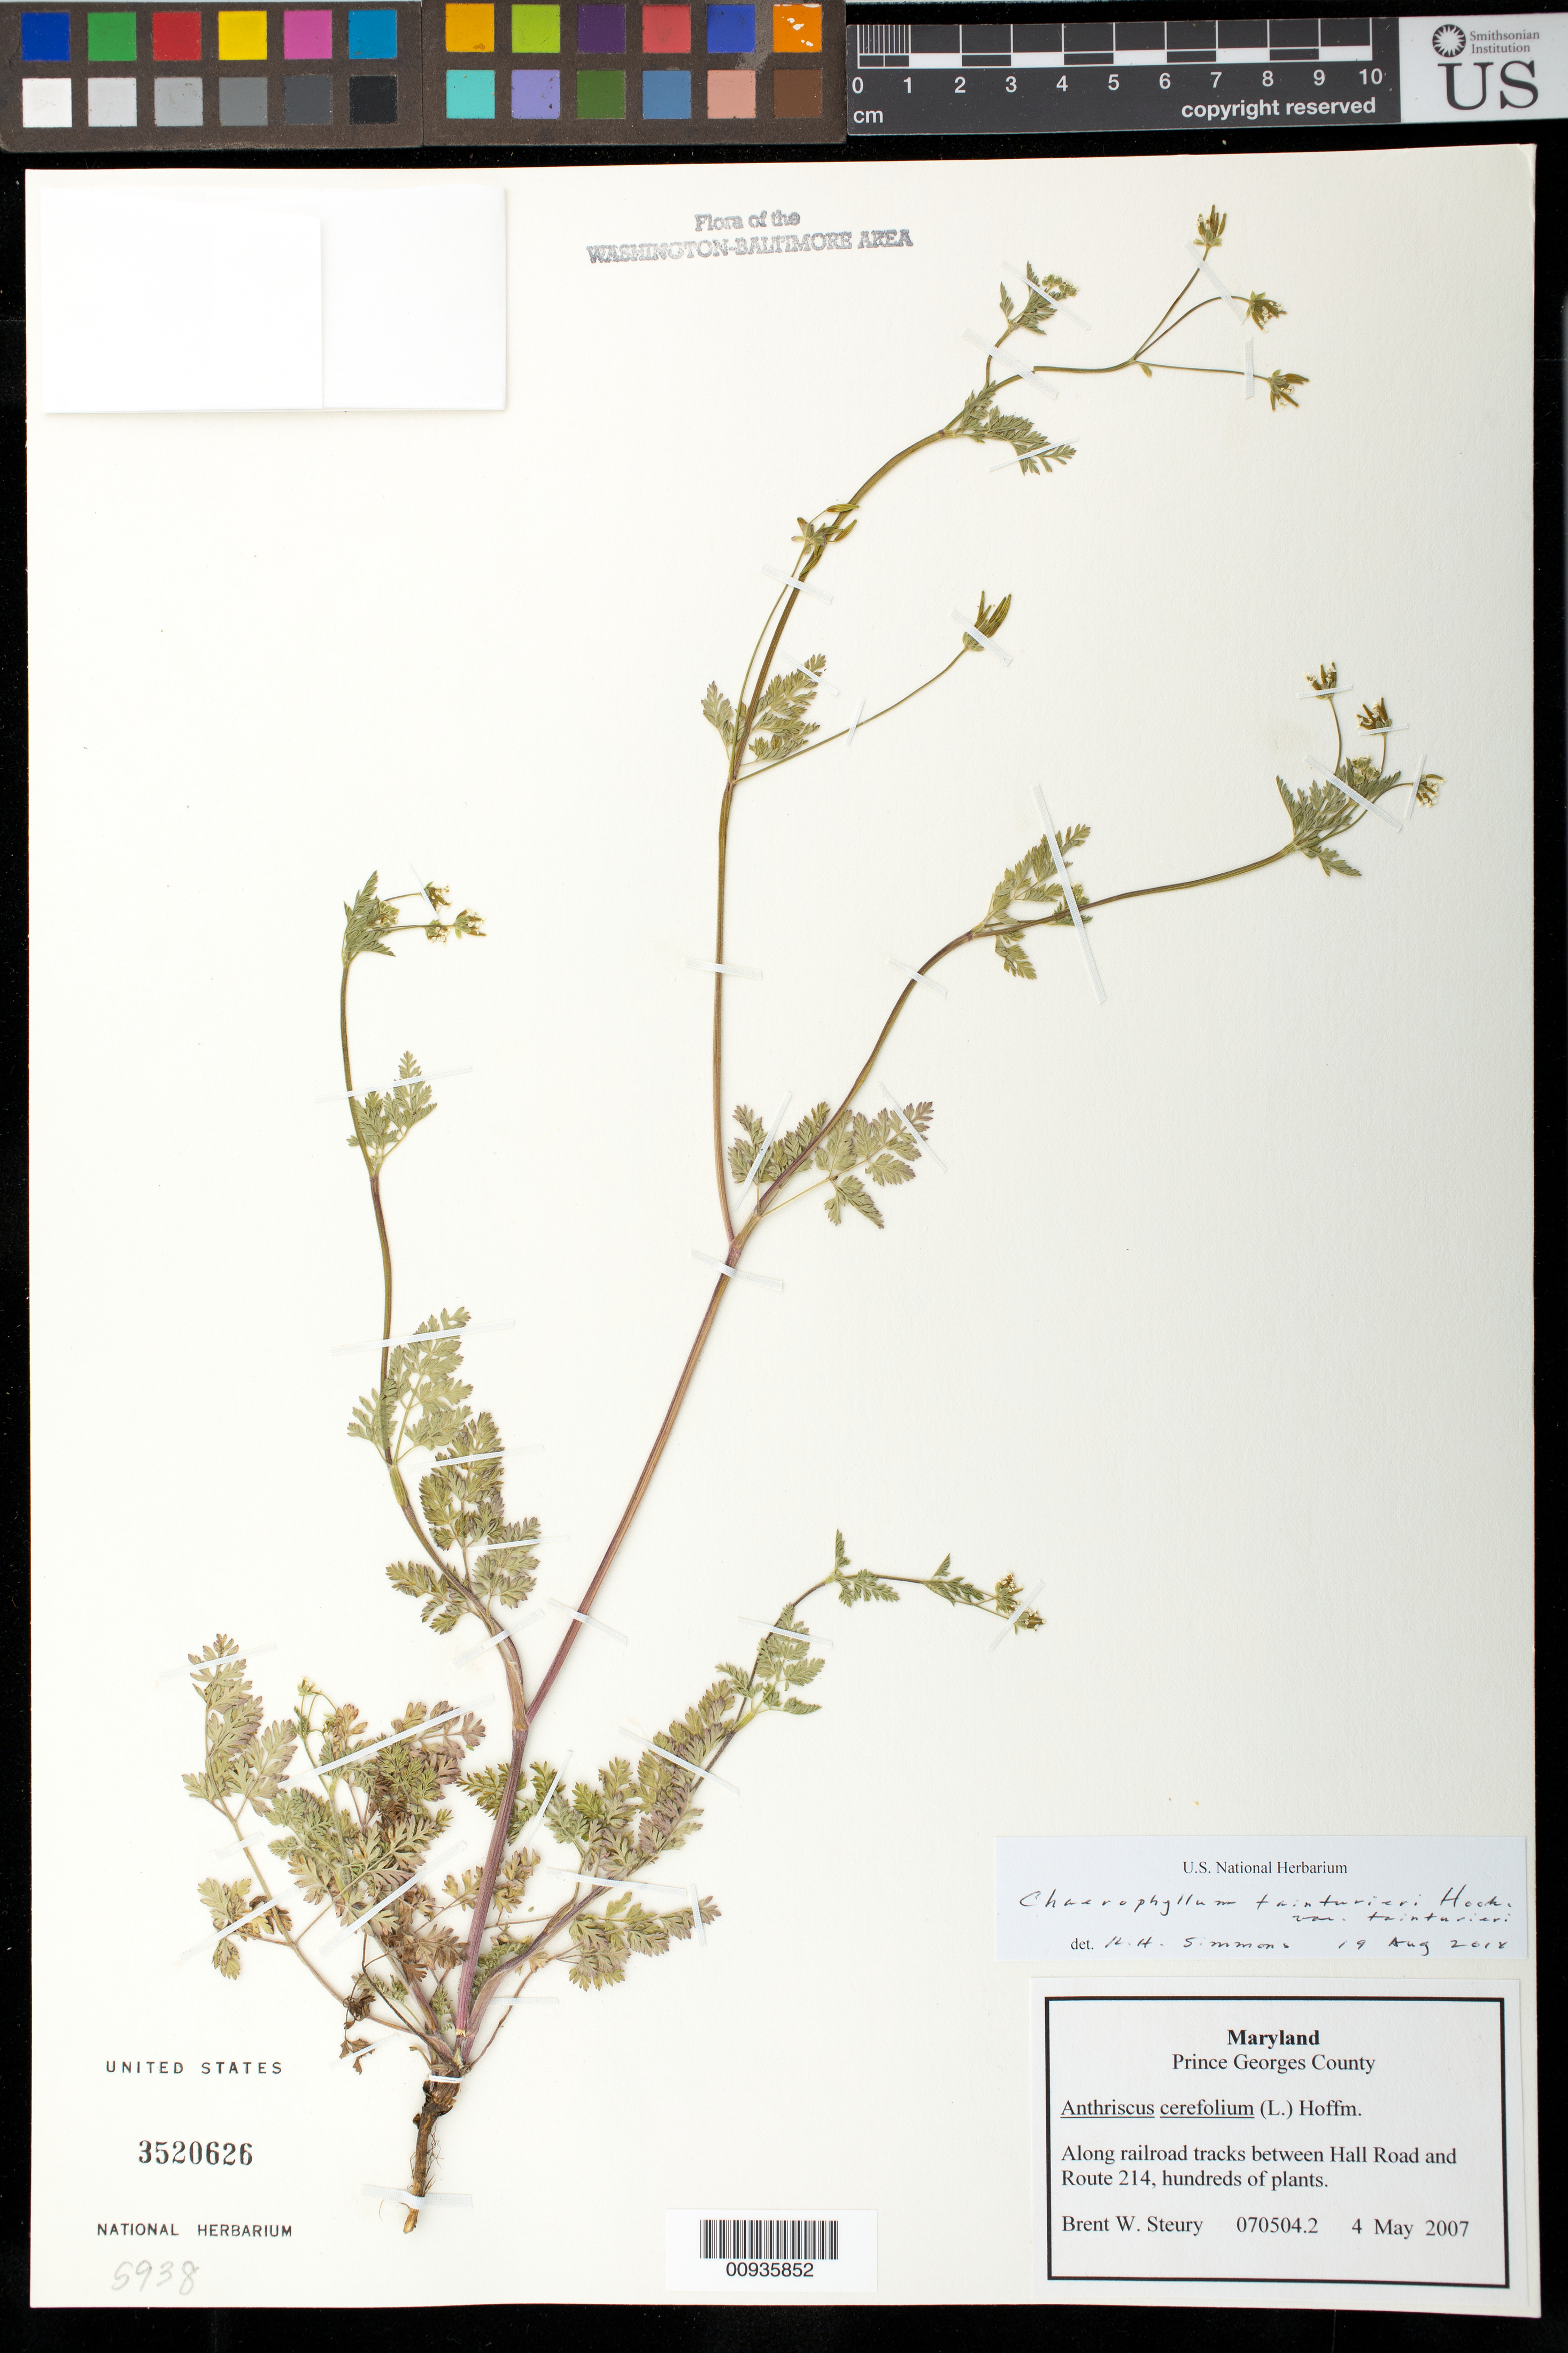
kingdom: Plantae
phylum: Tracheophyta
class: Magnoliopsida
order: Apiales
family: Apiaceae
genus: Chaerophyllum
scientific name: Chaerophyllum tainturieri var. tainturieri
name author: Hook. & Arn.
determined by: Simmons, R. H., (UNITED STATES)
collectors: B. Steury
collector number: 070504.2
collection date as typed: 4 May 2007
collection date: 2007-05-04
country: United States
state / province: Maryland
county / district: Prince George's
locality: Between Hall Road and Route 214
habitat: along railroad tracks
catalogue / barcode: US 3520626